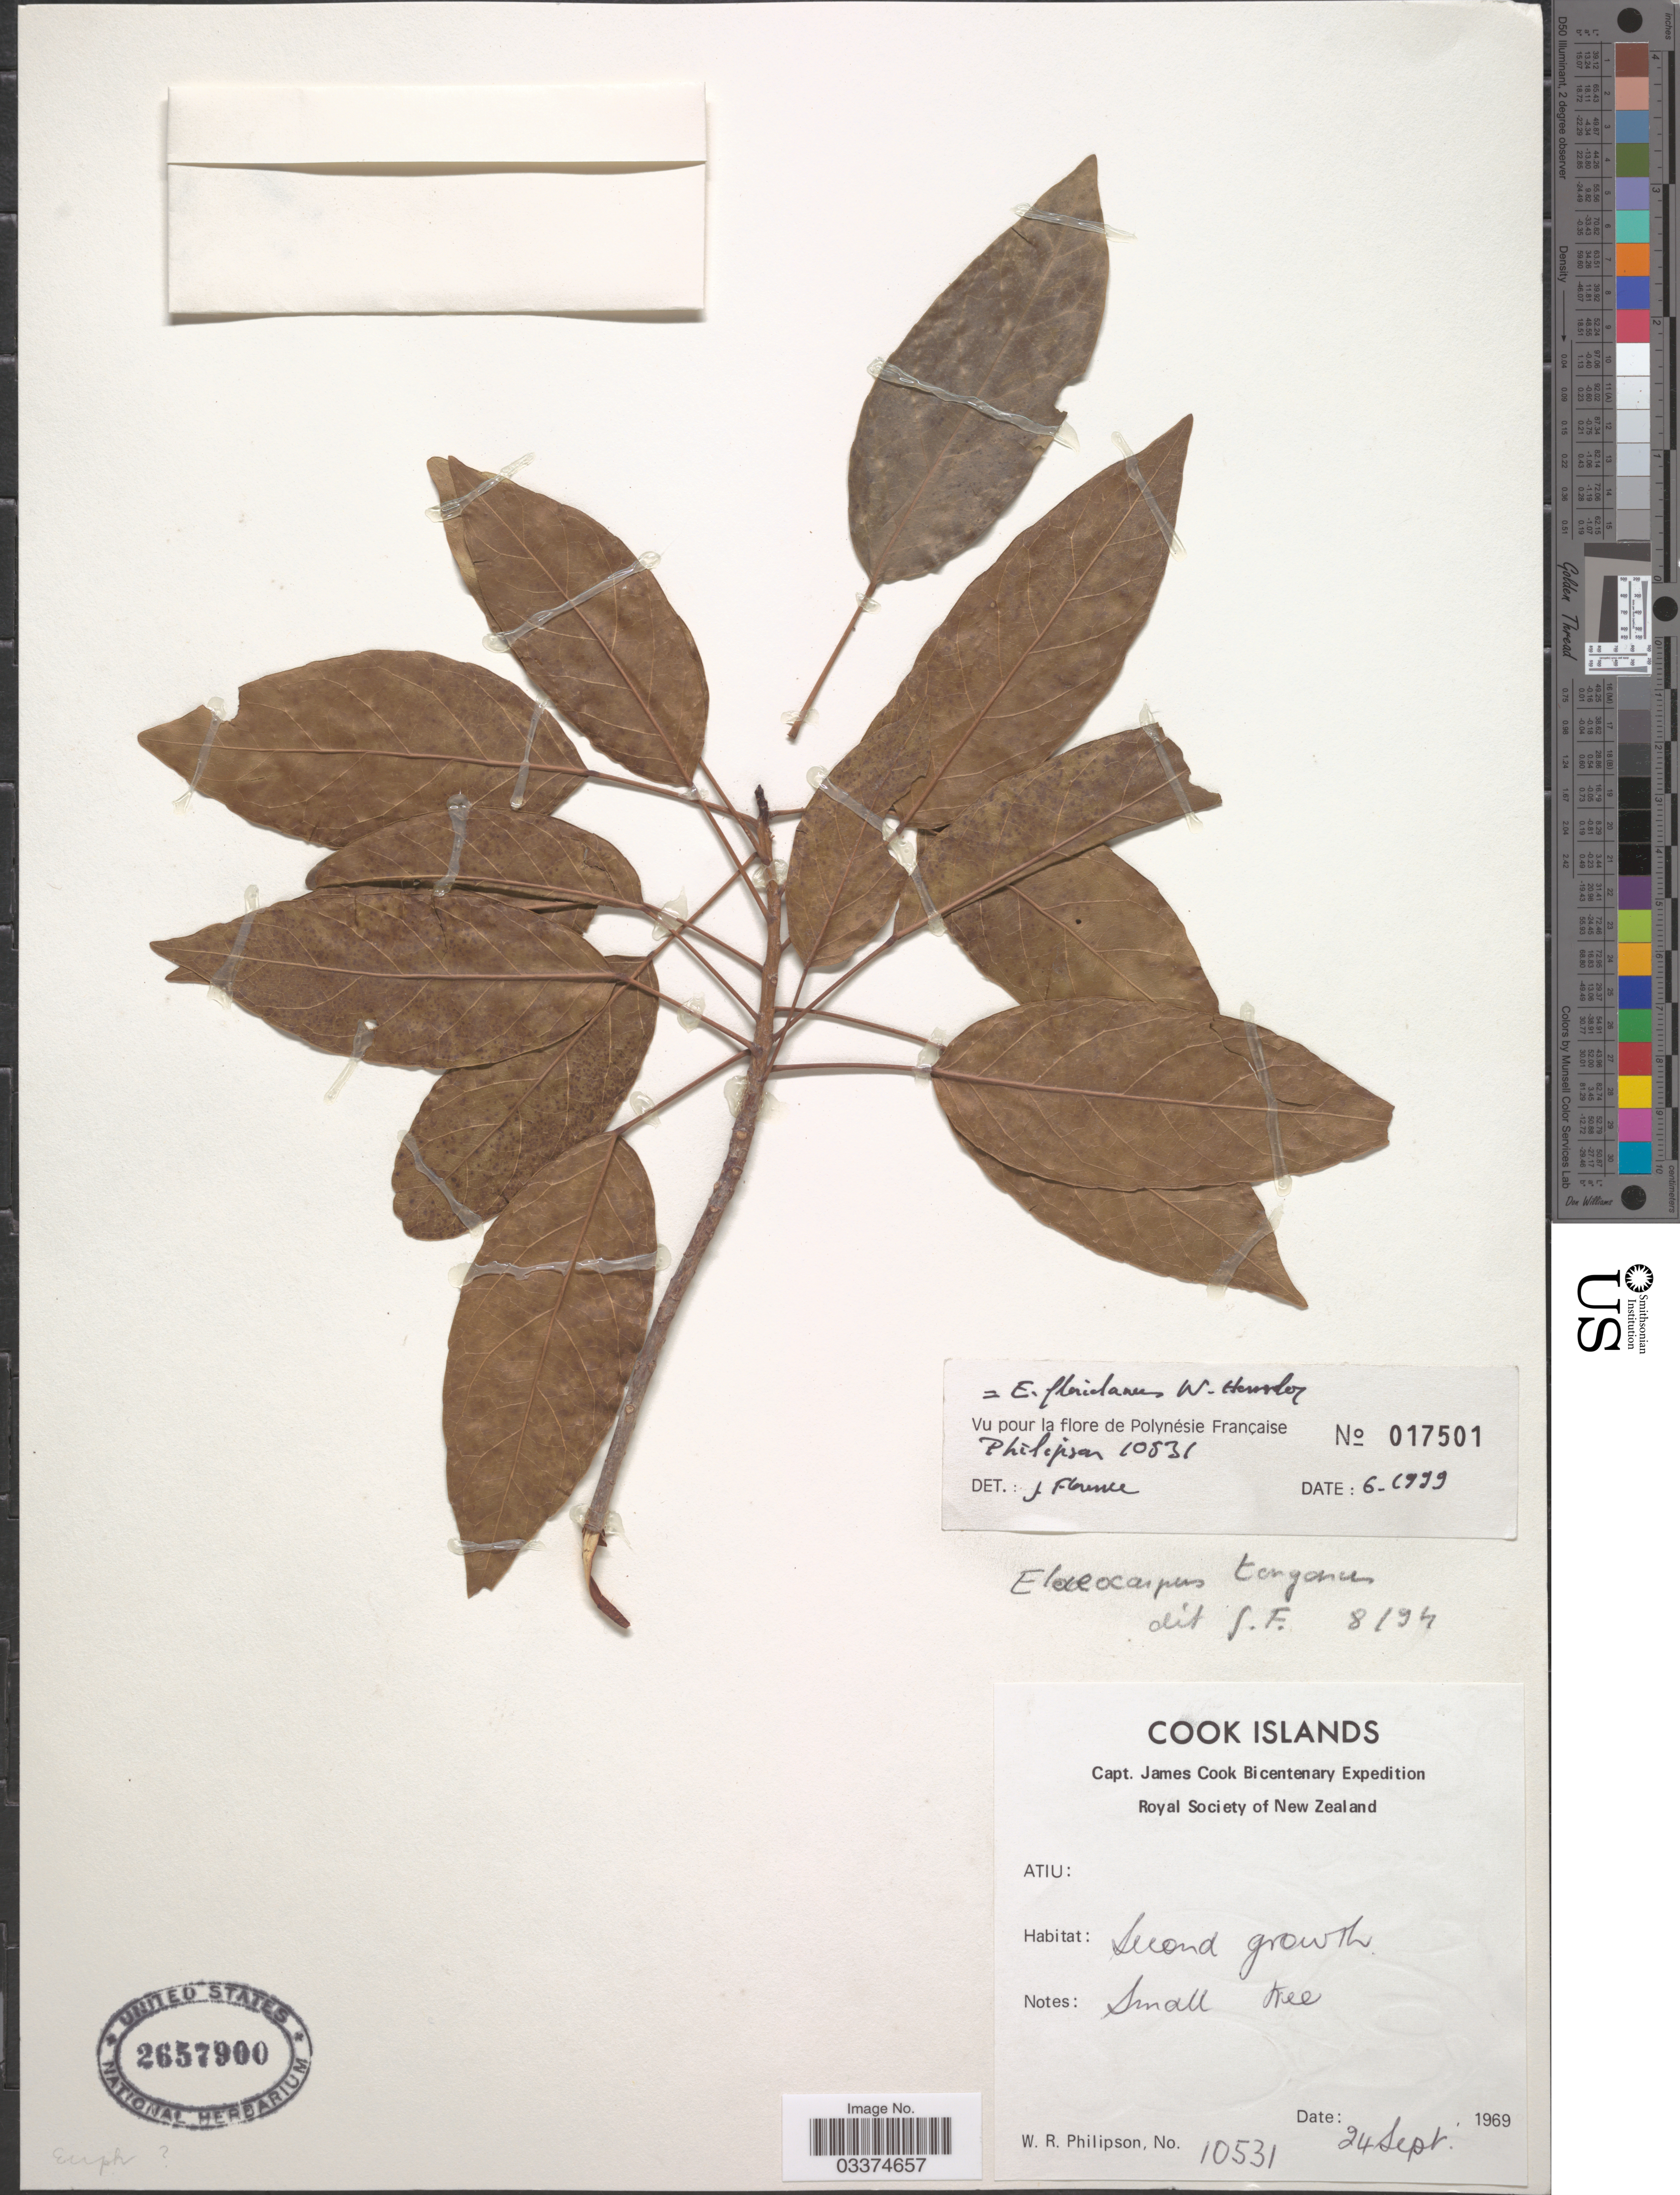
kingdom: Plantae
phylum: Tracheophyta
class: Magnoliopsida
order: Oxalidales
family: Elaeocarpaceae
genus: Elaeocarpus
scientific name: Elaeocarpus rarotongensis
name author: Hemsl.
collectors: W. R. Philipson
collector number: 10531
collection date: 1969-09-24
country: Cook Islands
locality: Atiu.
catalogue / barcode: US 2657900